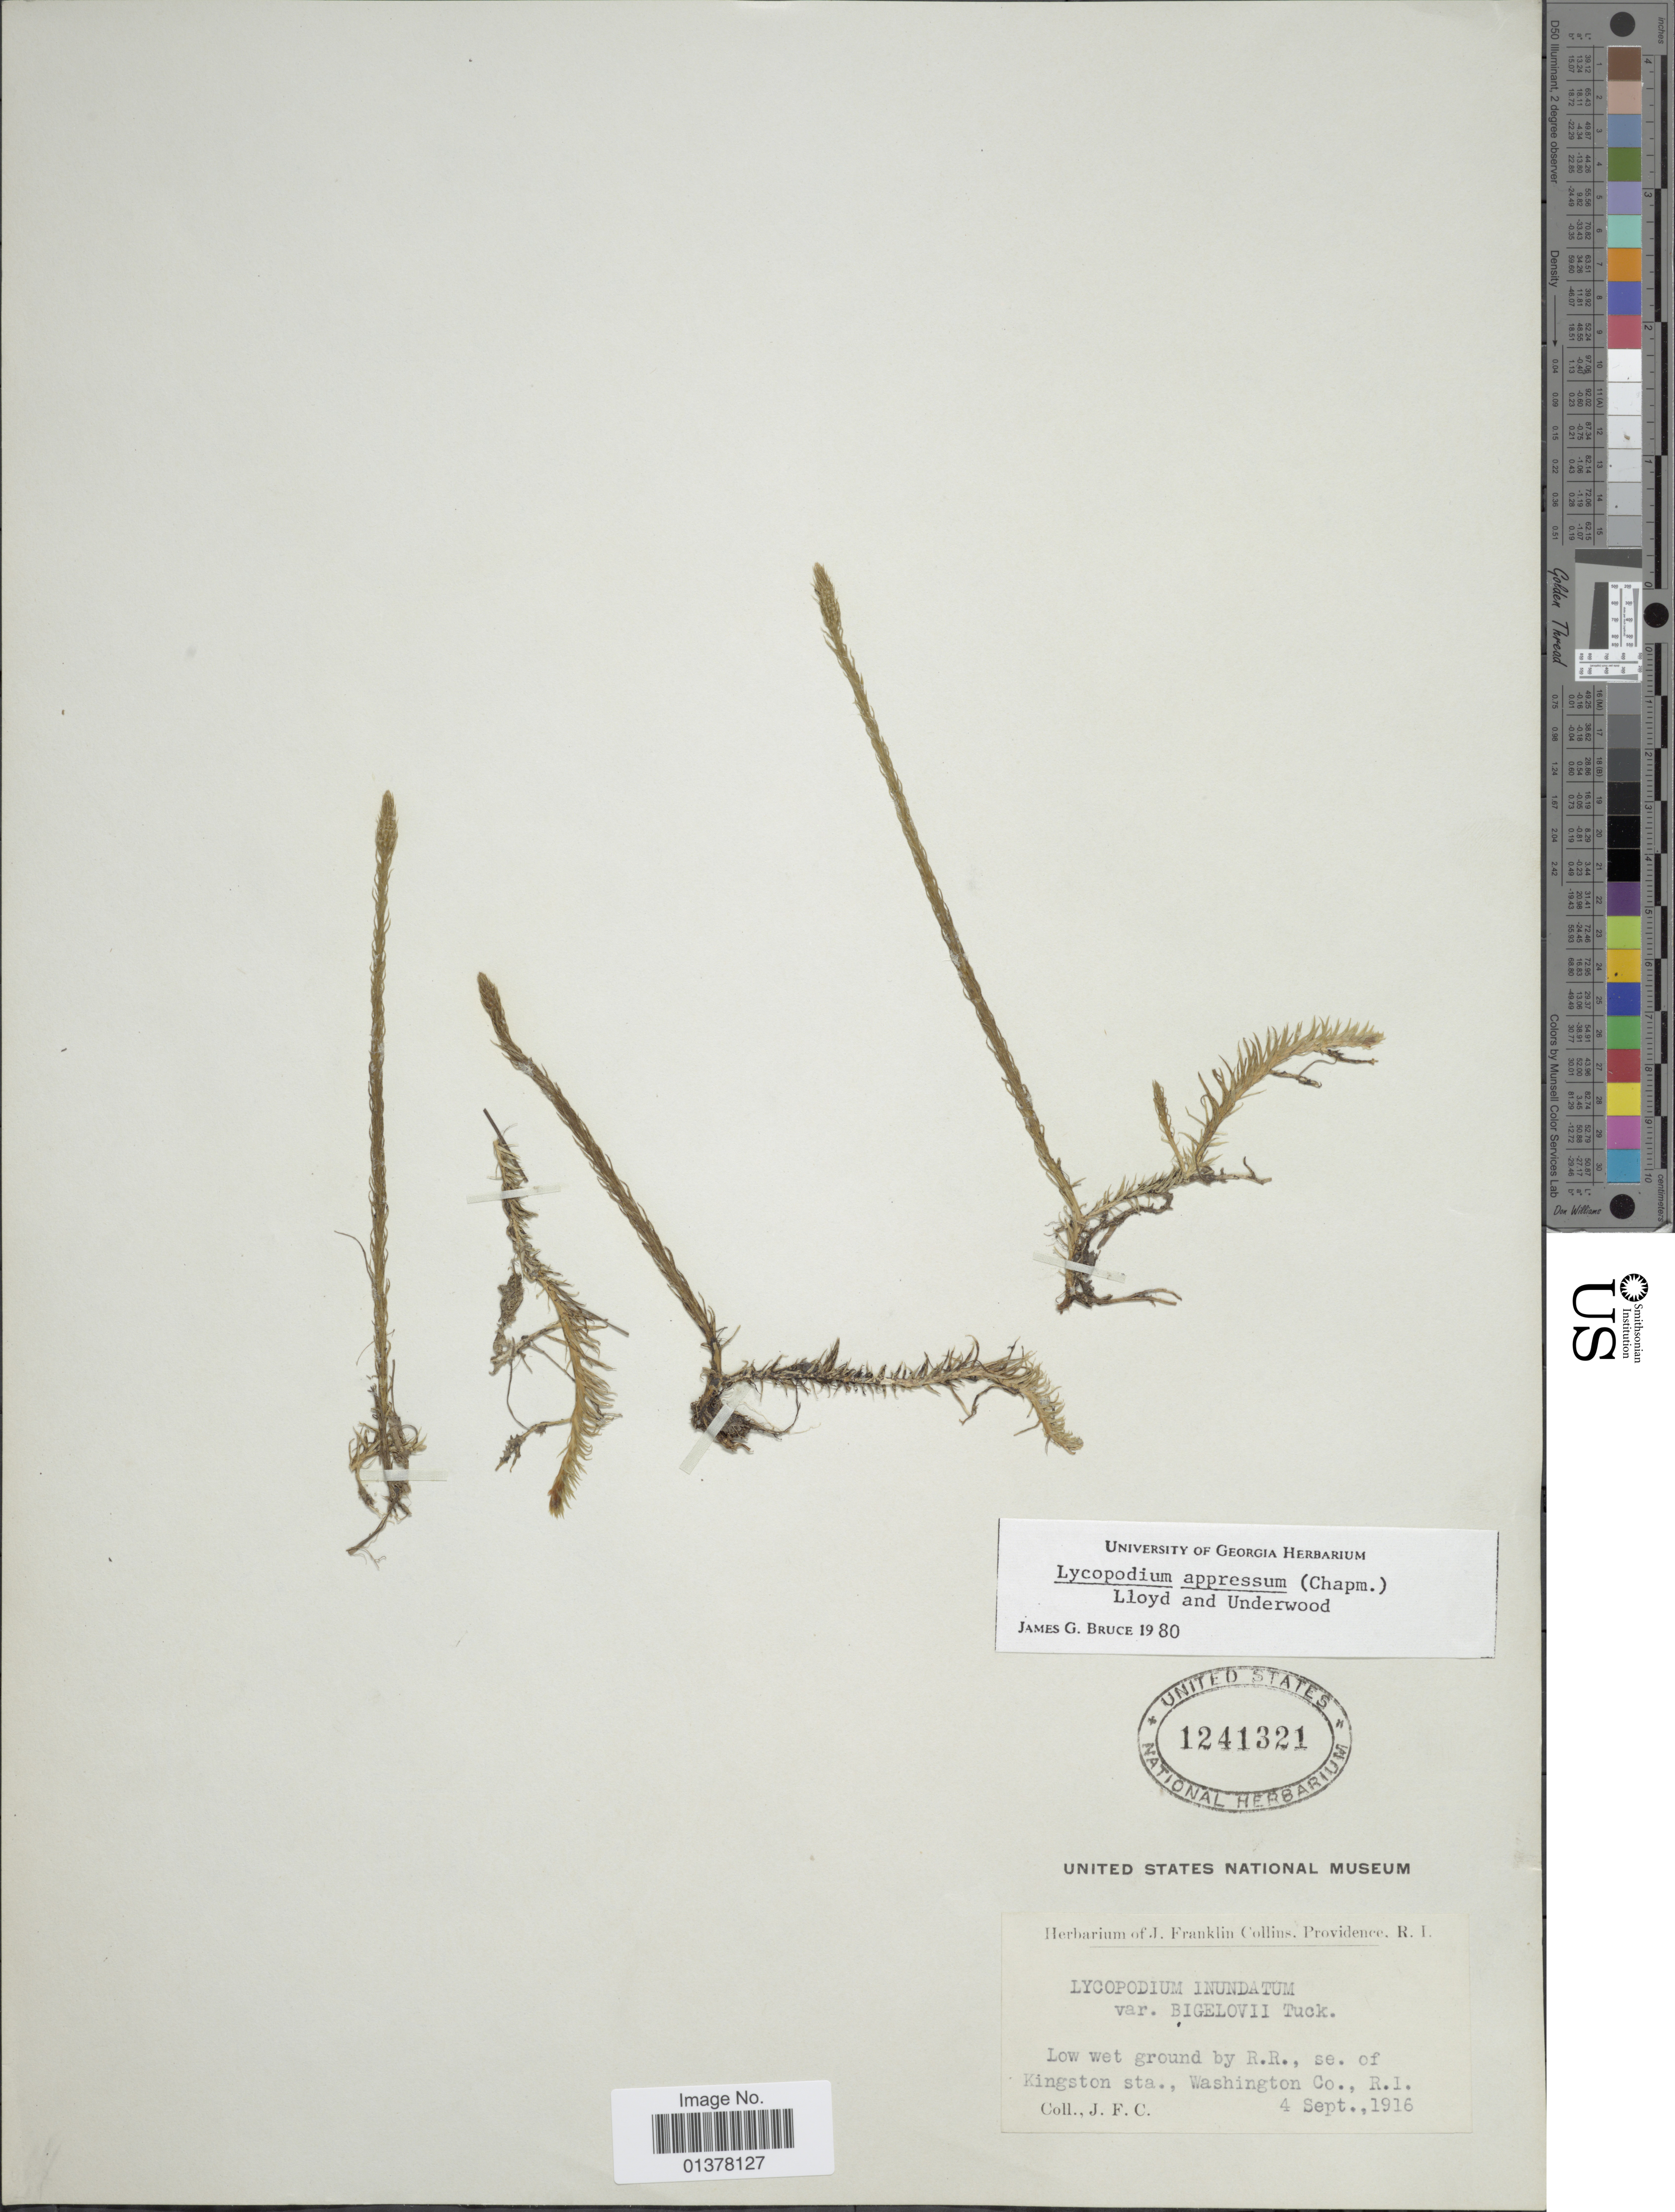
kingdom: Plantae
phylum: Tracheophyta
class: Lycopodiopsida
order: Lycopodiales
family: Lycopodiaceae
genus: Lycopodiella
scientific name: Lycopodiella appressa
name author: (Chapm.) Cranfill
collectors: J. Collins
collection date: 1916-09-04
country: United States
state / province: Rhode Island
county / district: Washington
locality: Low wet ground by R.R. se of Kingston sta., Washington Co. R.I.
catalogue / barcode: US 1241321